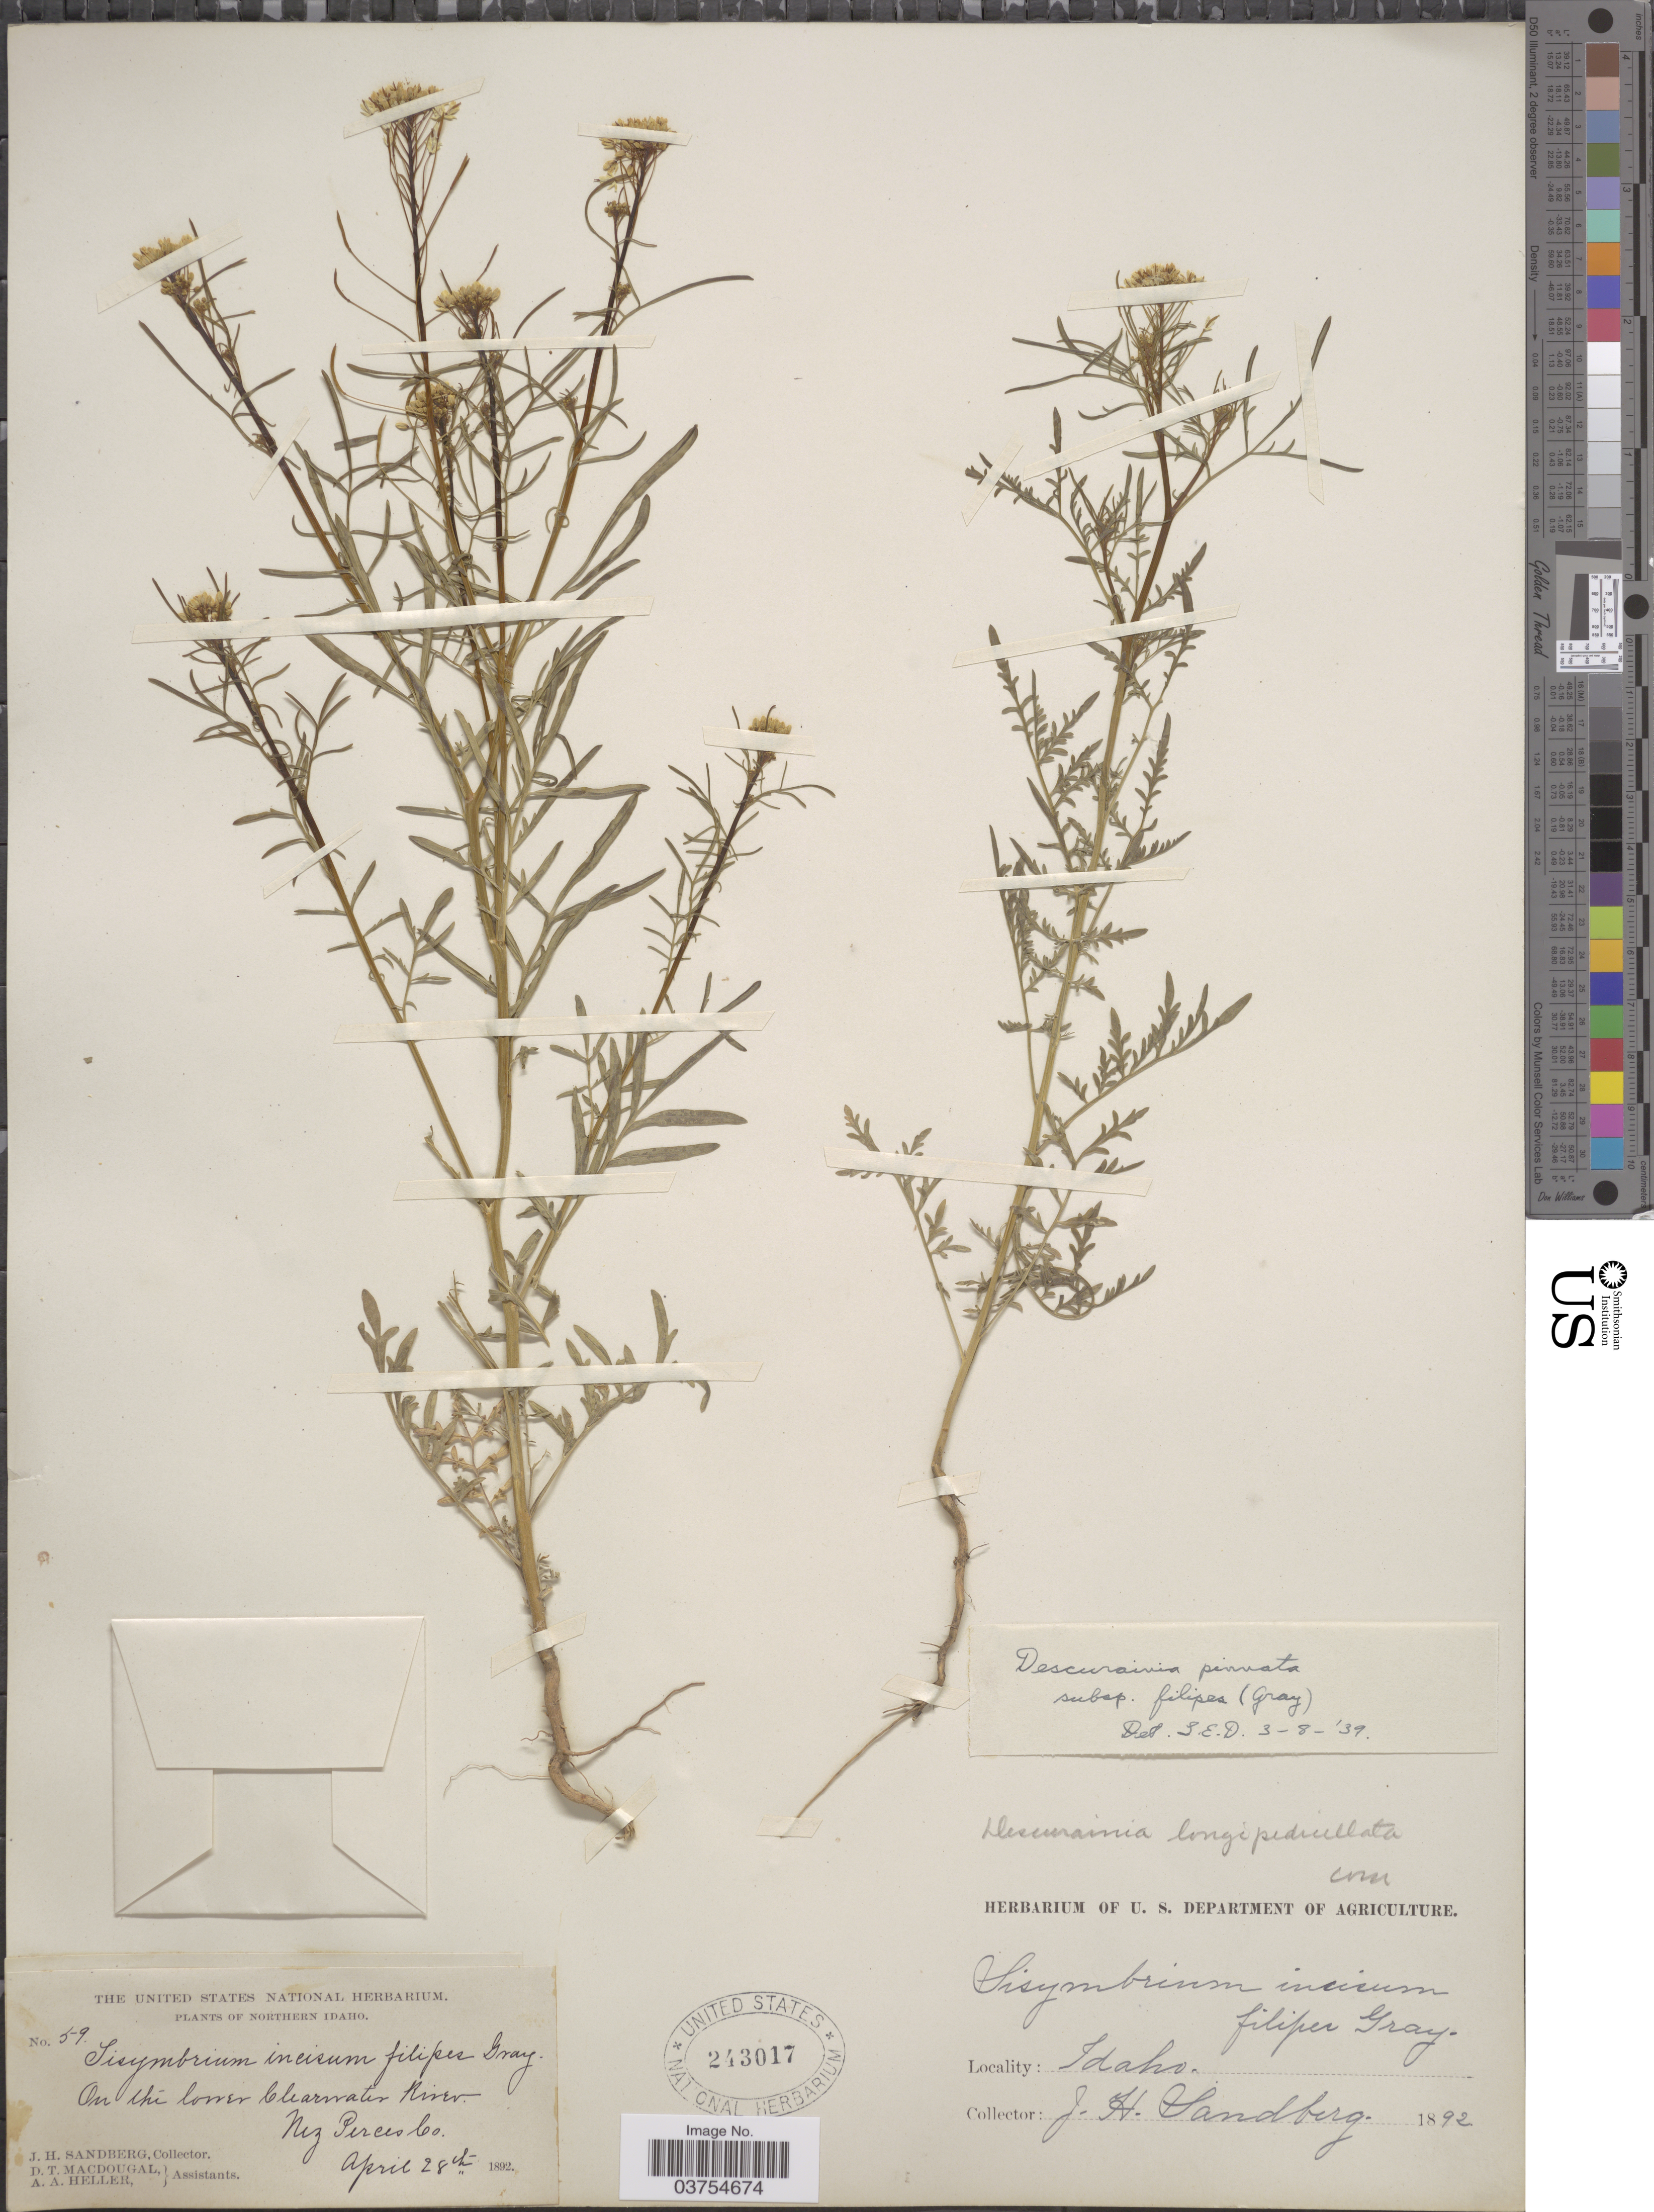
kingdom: Plantae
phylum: Tracheophyta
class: Magnoliopsida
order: Brassicales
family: Brassicaceae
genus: Descurainia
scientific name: Descurainia pinnata subsp. filipes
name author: (A. Gray) Detling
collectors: J. H. Sandberg, D. T. MacDougal & A. A. Heller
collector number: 59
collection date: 1892-04-28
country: United States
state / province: Idaho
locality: Northern Idaho. On the lower Clearwater River, Nez Perces Co.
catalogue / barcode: US 243017